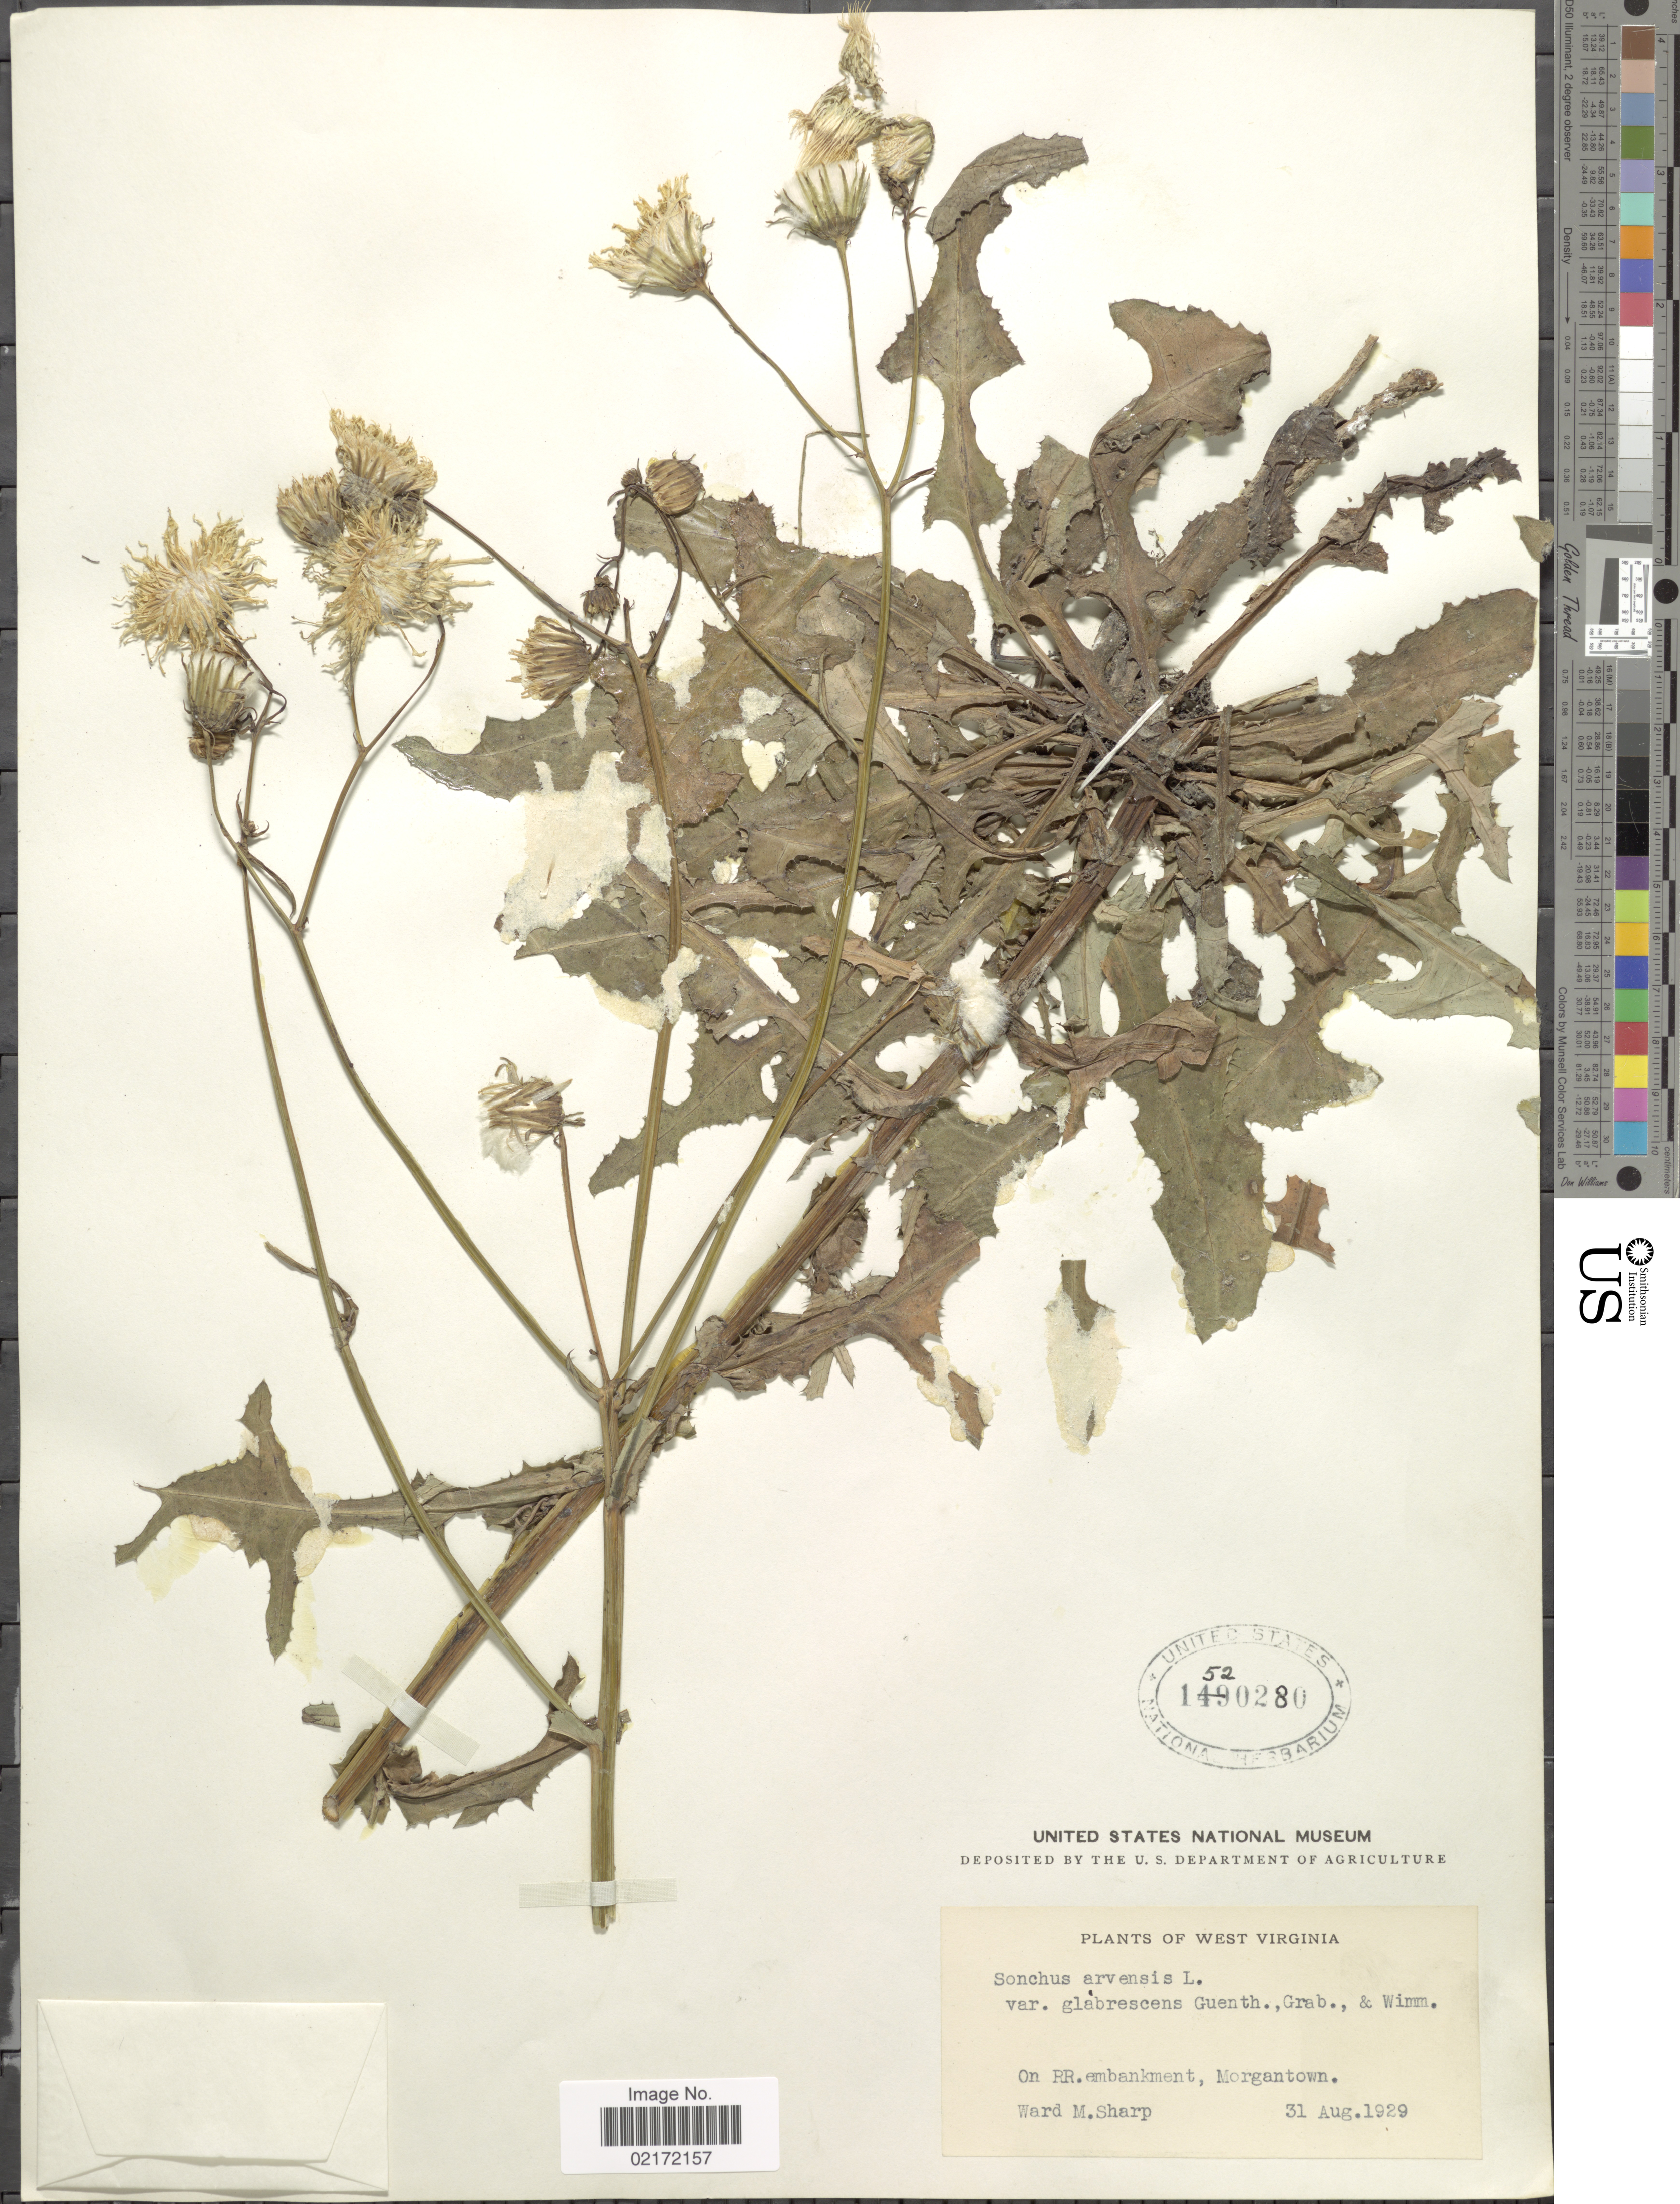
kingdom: Plantae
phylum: Tracheophyta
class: Magnoliopsida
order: Asterales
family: Asteraceae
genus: Sonchus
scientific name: Sonchus arvensis subsp. uliginosus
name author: (M. Bieb.) Nyman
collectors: W. M. Sharp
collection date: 1929-08-31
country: United States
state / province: West Virginia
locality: On RR. embankment, Morgantown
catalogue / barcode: US 1520280